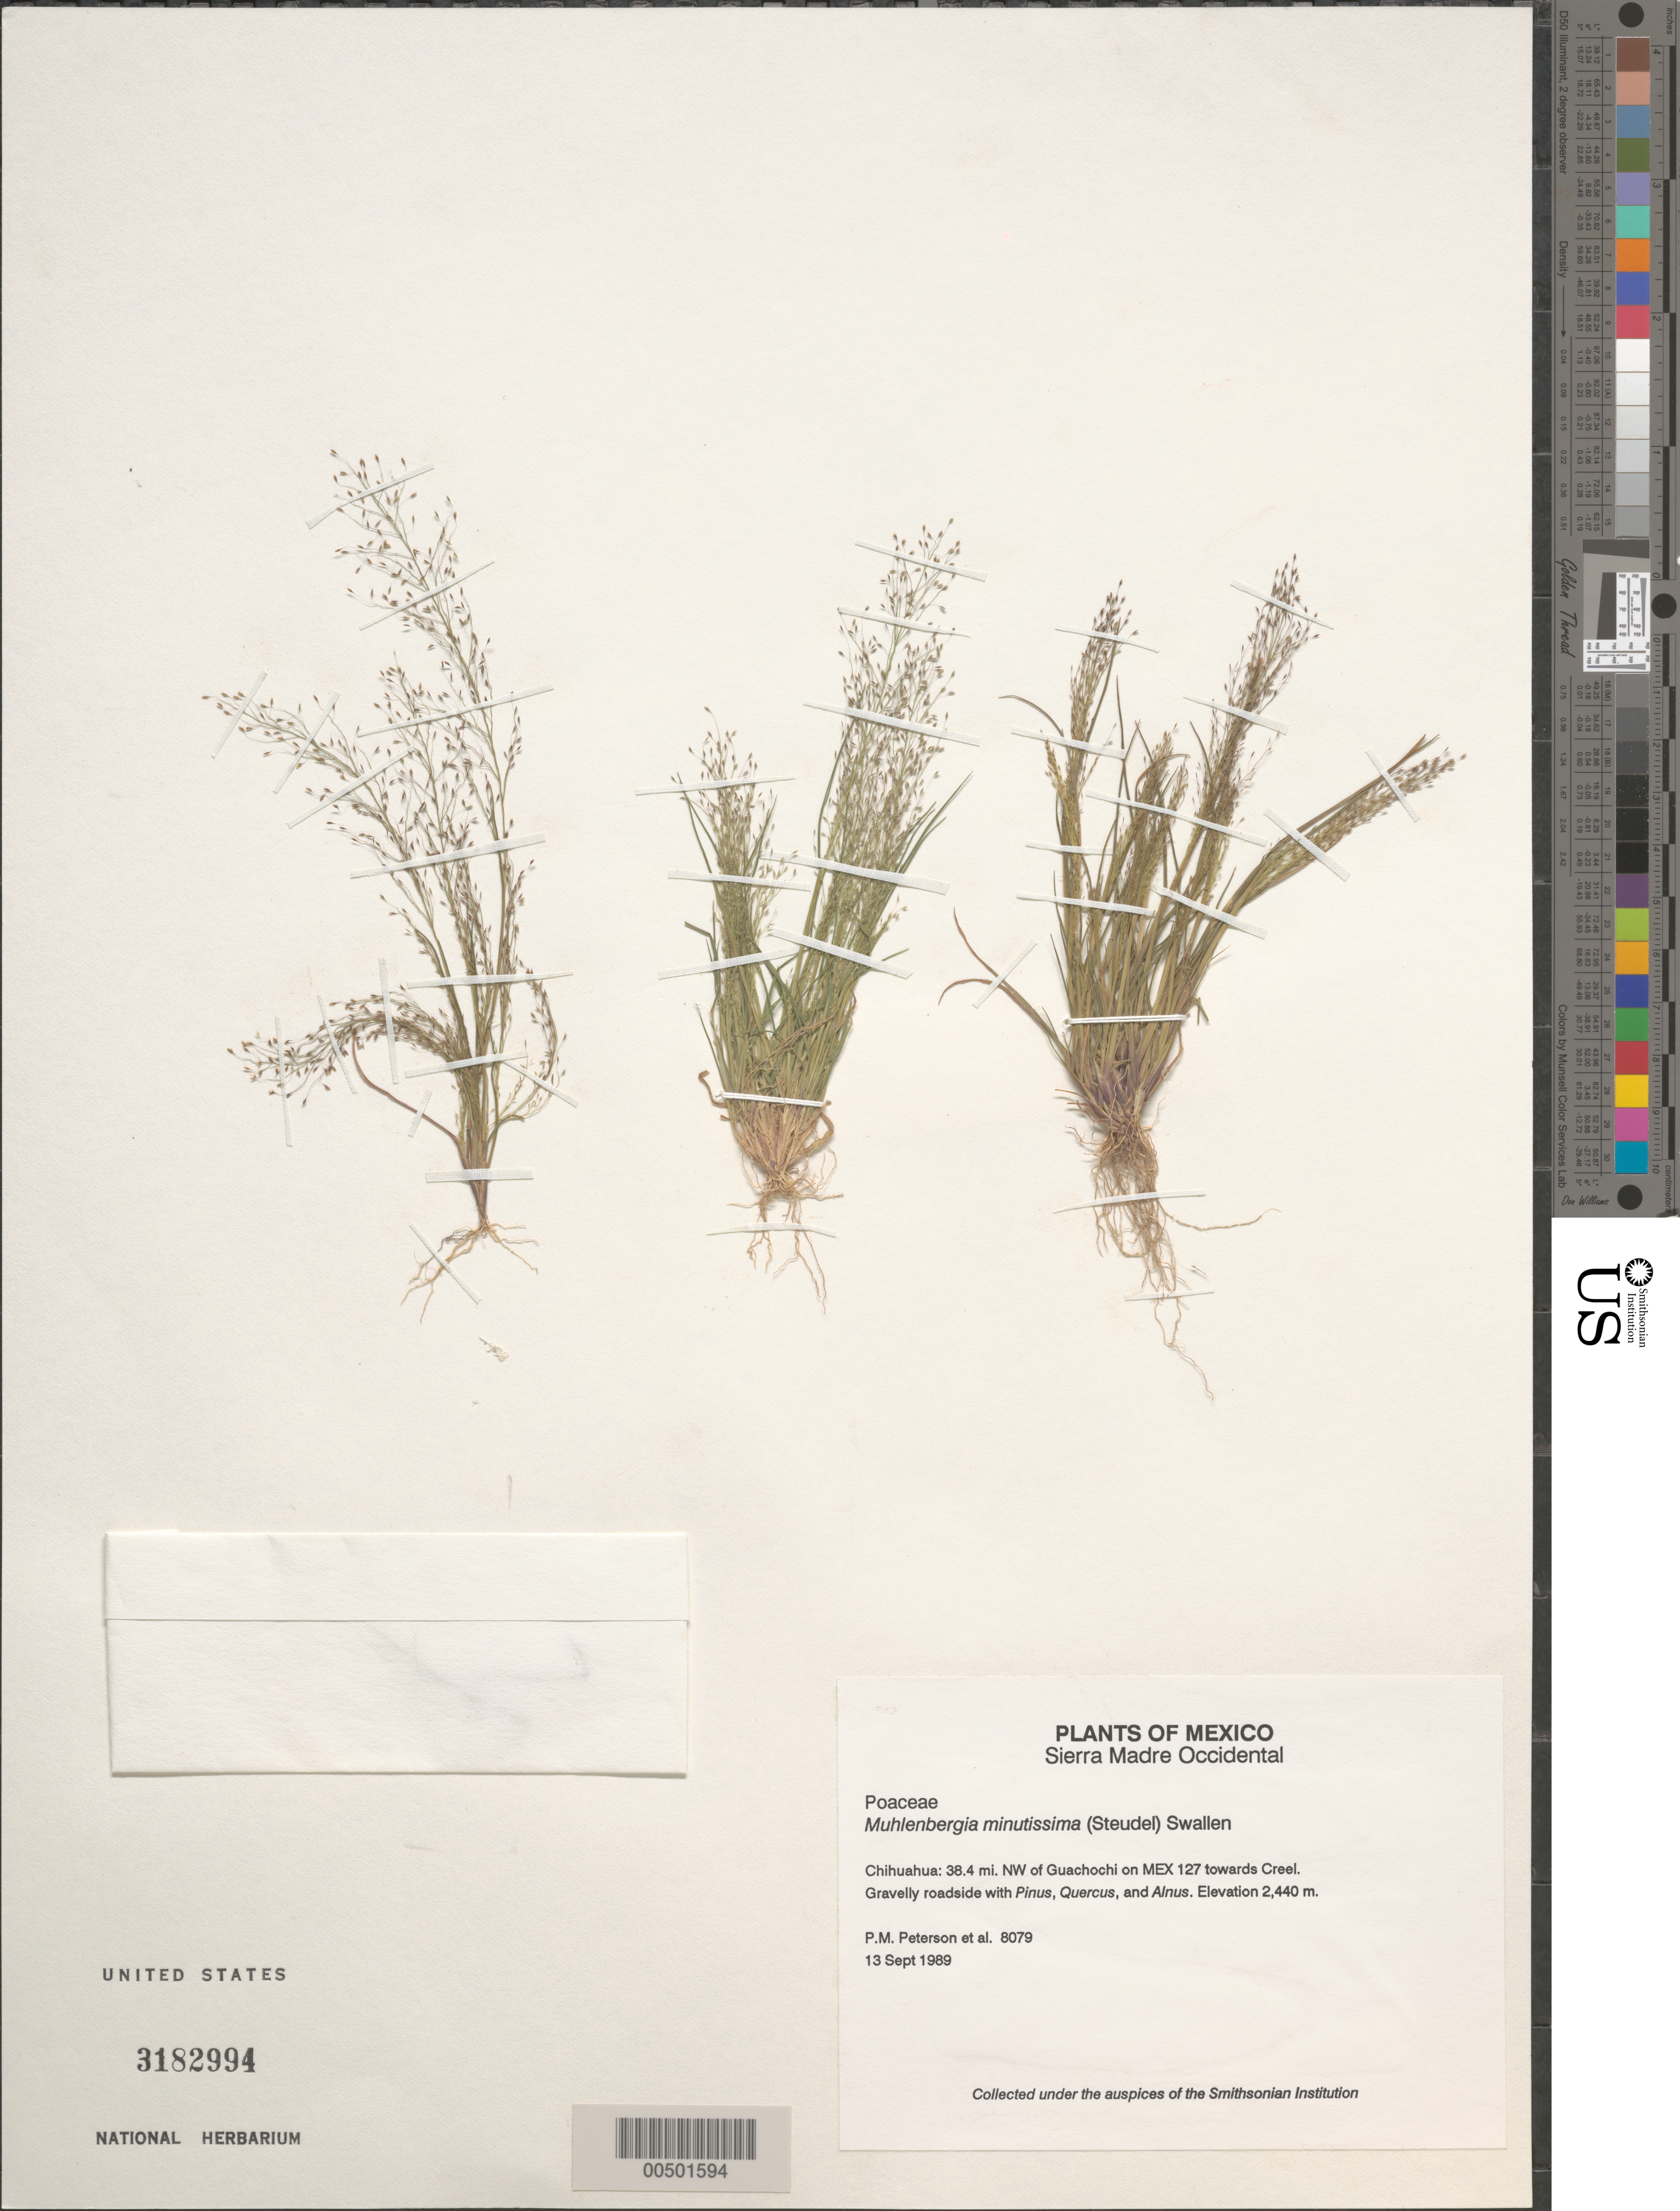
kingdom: Plantae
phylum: Tracheophyta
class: Liliopsida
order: Poales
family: Poaceae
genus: Muhlenbergia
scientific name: Muhlenbergia minutissima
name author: (Steud.) Swallen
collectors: P. M. Peterson, C. R. Annable & Y. Herrera Arrieta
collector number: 08079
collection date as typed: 13 Sep 1989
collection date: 1989-09-13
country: Mexico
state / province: Chihuahua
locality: Sierra Madre Occidental, 38.4 mi. NW of Guachochi on Mex 127 towards Creel.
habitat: Gravelly roadside with Pinus, Quercus, and Alnus.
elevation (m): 2440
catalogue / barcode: US 3182994